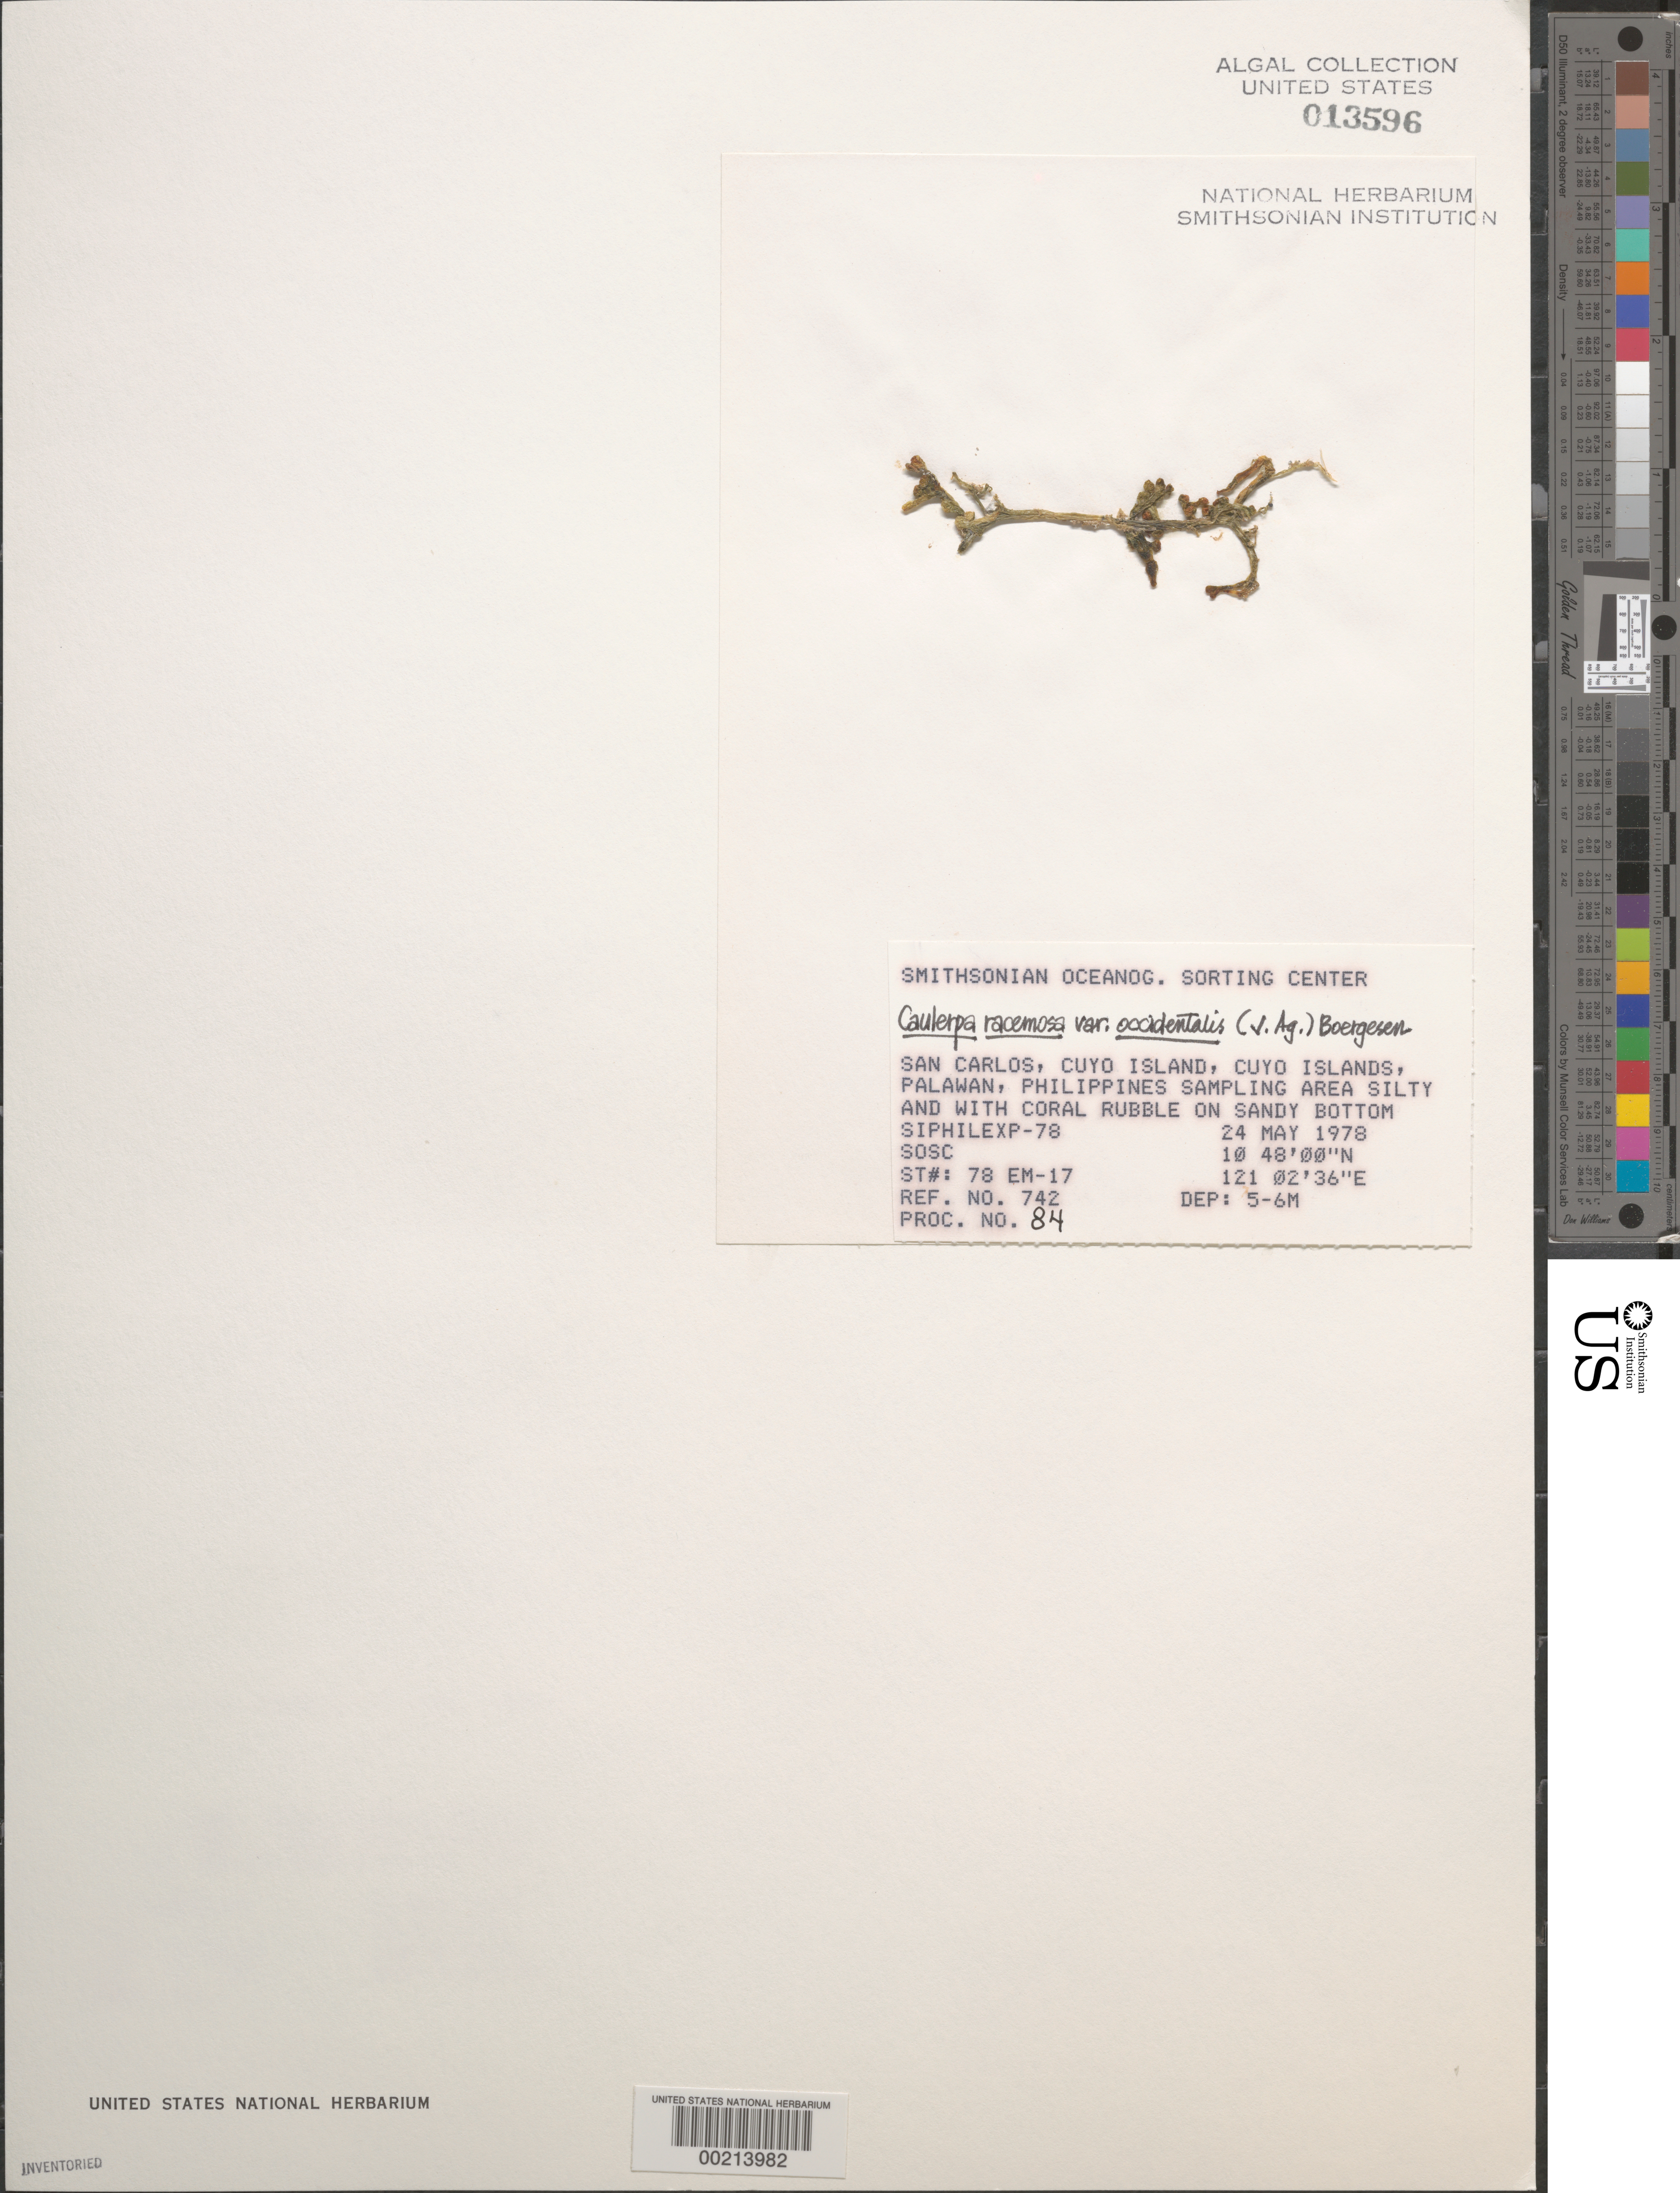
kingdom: Plantae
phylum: Chlorophyta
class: Ulvophyceae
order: Bryopsidales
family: Caulerpaceae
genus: Caulerpa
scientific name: Caulerpa racemosa var. occidentalis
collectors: SOSC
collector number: Station 78 Em-17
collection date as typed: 24 May 1978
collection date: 1978-05-24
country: Philippines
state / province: Mimaropa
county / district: Palawan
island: Cuyo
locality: San Carlos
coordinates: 10 48' 00" N, 121 02' 36" E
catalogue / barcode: US 13596